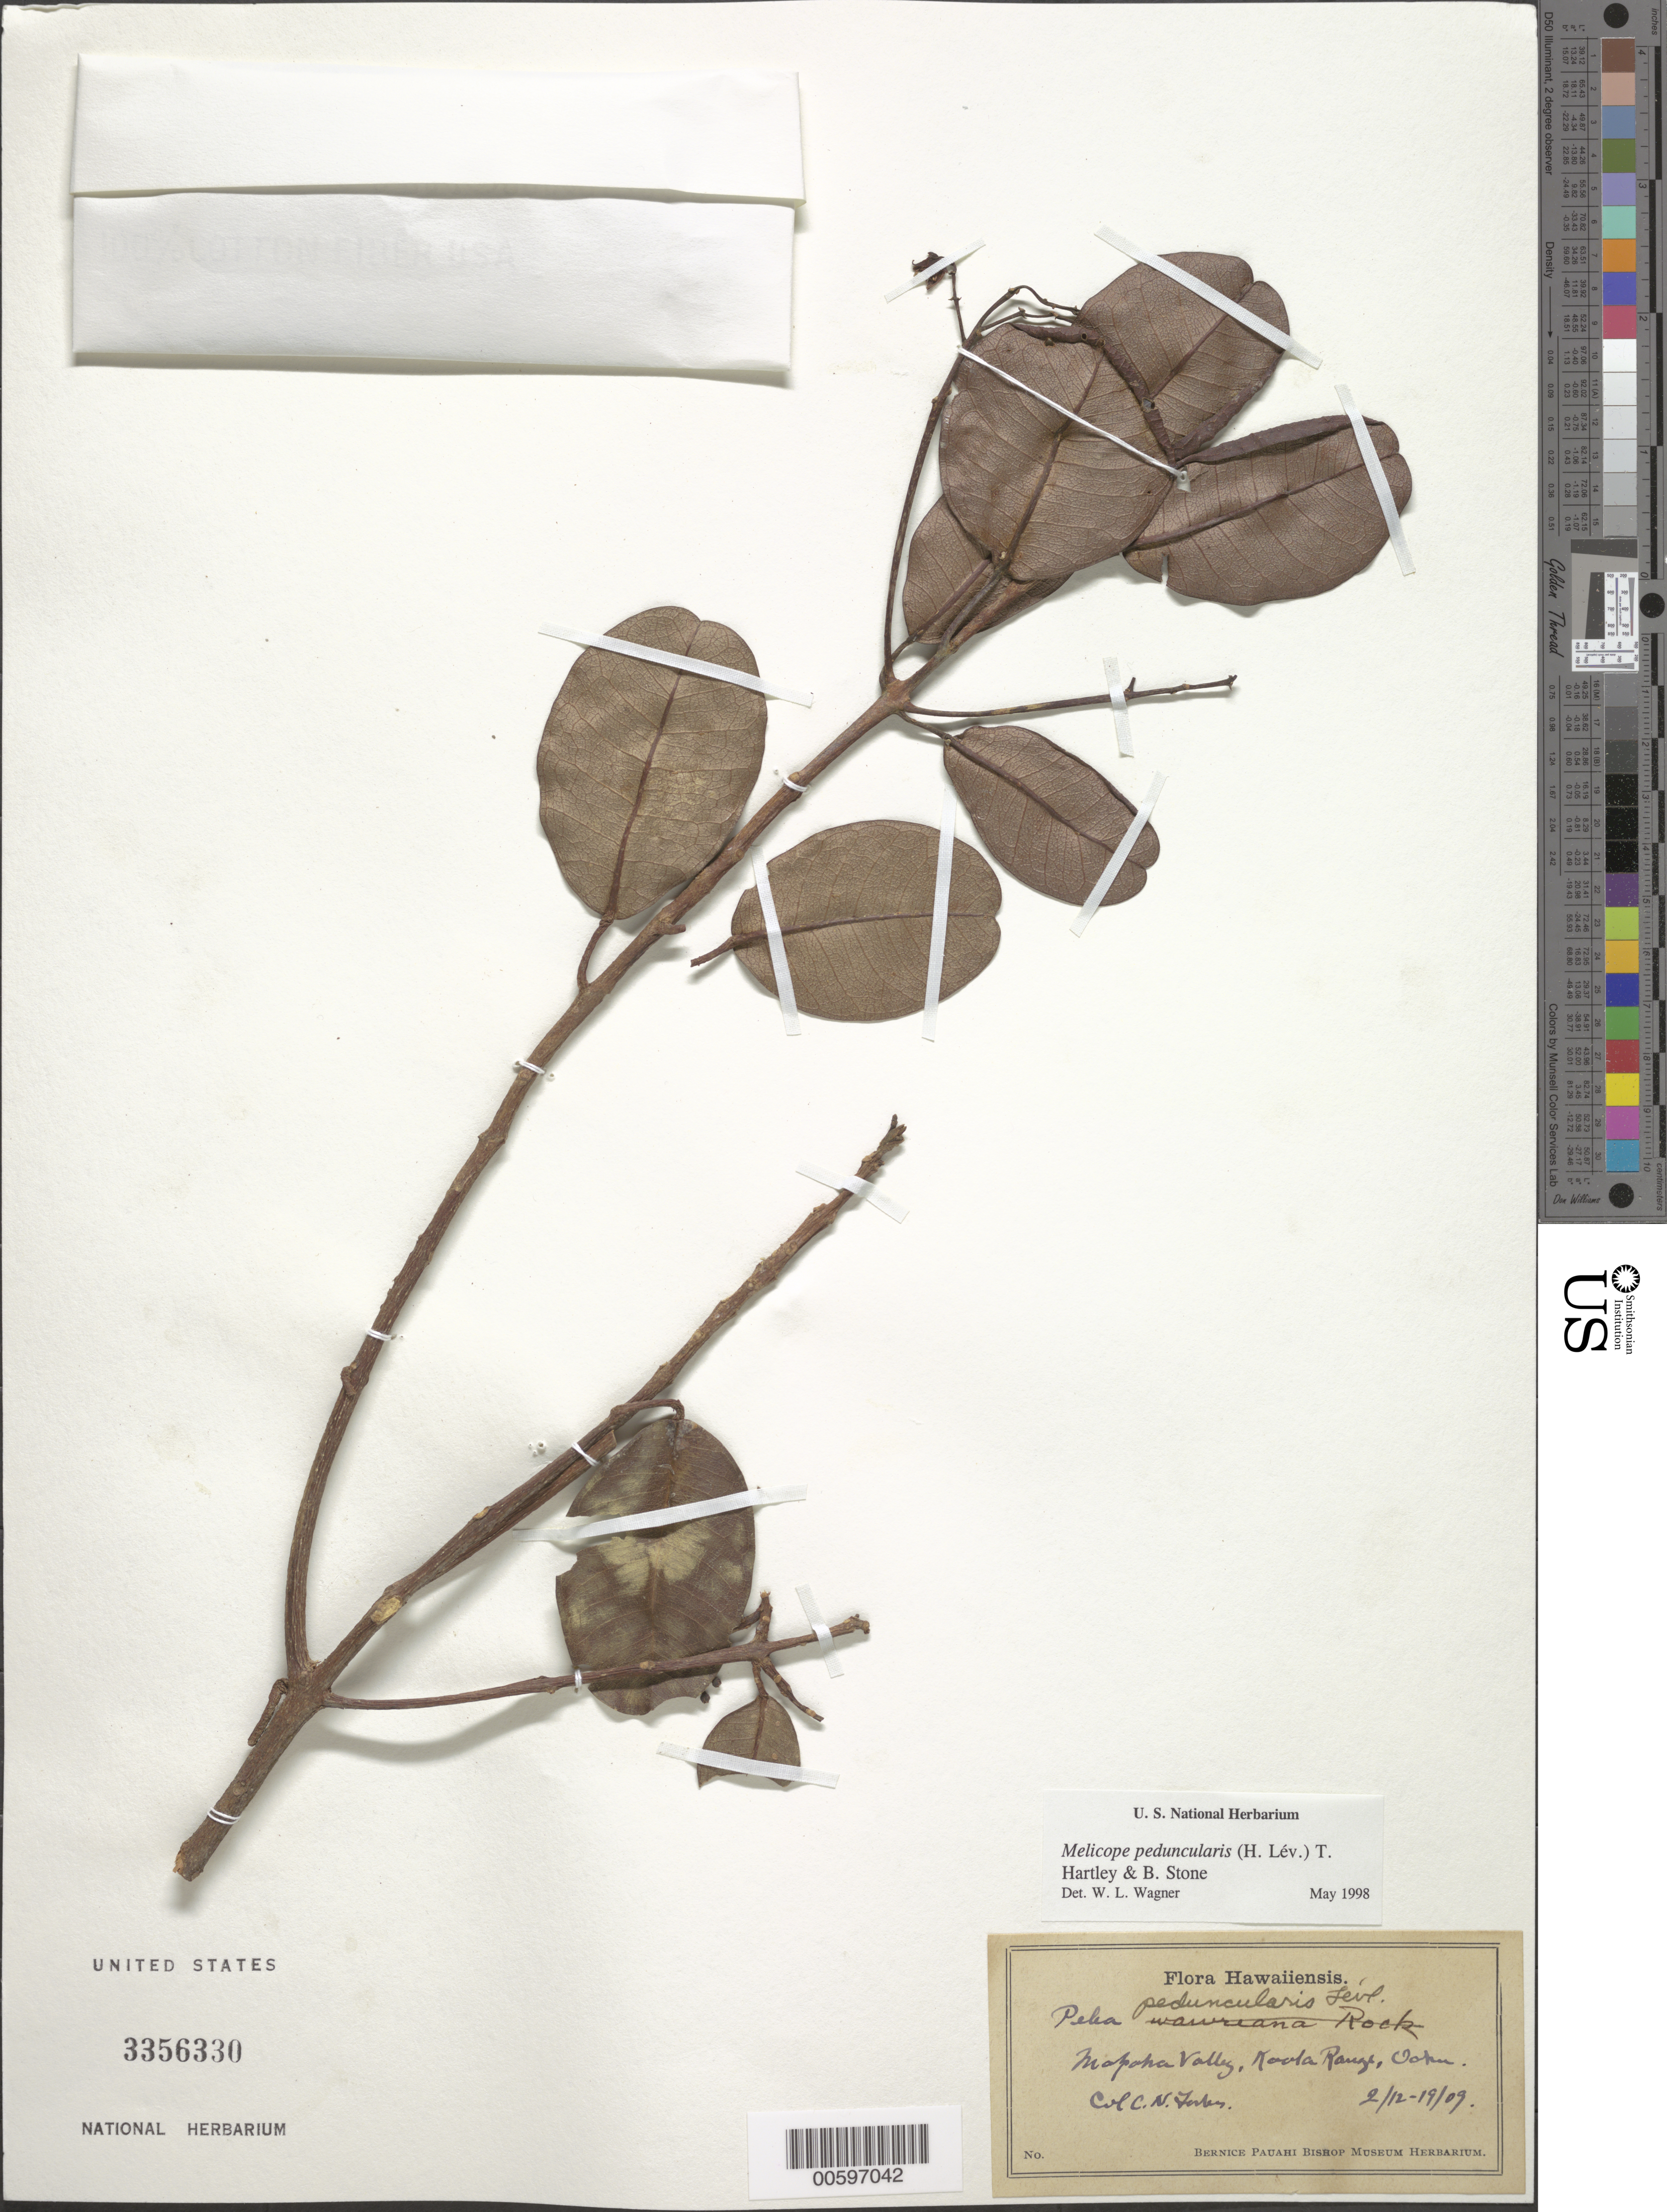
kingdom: Plantae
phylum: Tracheophyta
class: Magnoliopsida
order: Sapindales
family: Rutaceae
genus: Melicope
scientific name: Melicope peduncularis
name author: (H. Lév.) T.G. Hartley & B.C. Stone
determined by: Wagner, W. L., (BOT), Smithsonian Institution - National Museum of Natural History (UNITED STATES)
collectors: C. N. Forbes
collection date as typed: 12 Feb 1909 to 19 Feb 1909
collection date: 1909-02-12/1909-02-19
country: United States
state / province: Hawaii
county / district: Honolulu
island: Oahu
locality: Waianae Mts., Makaha Valley, Kaala Range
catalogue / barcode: US 3356330